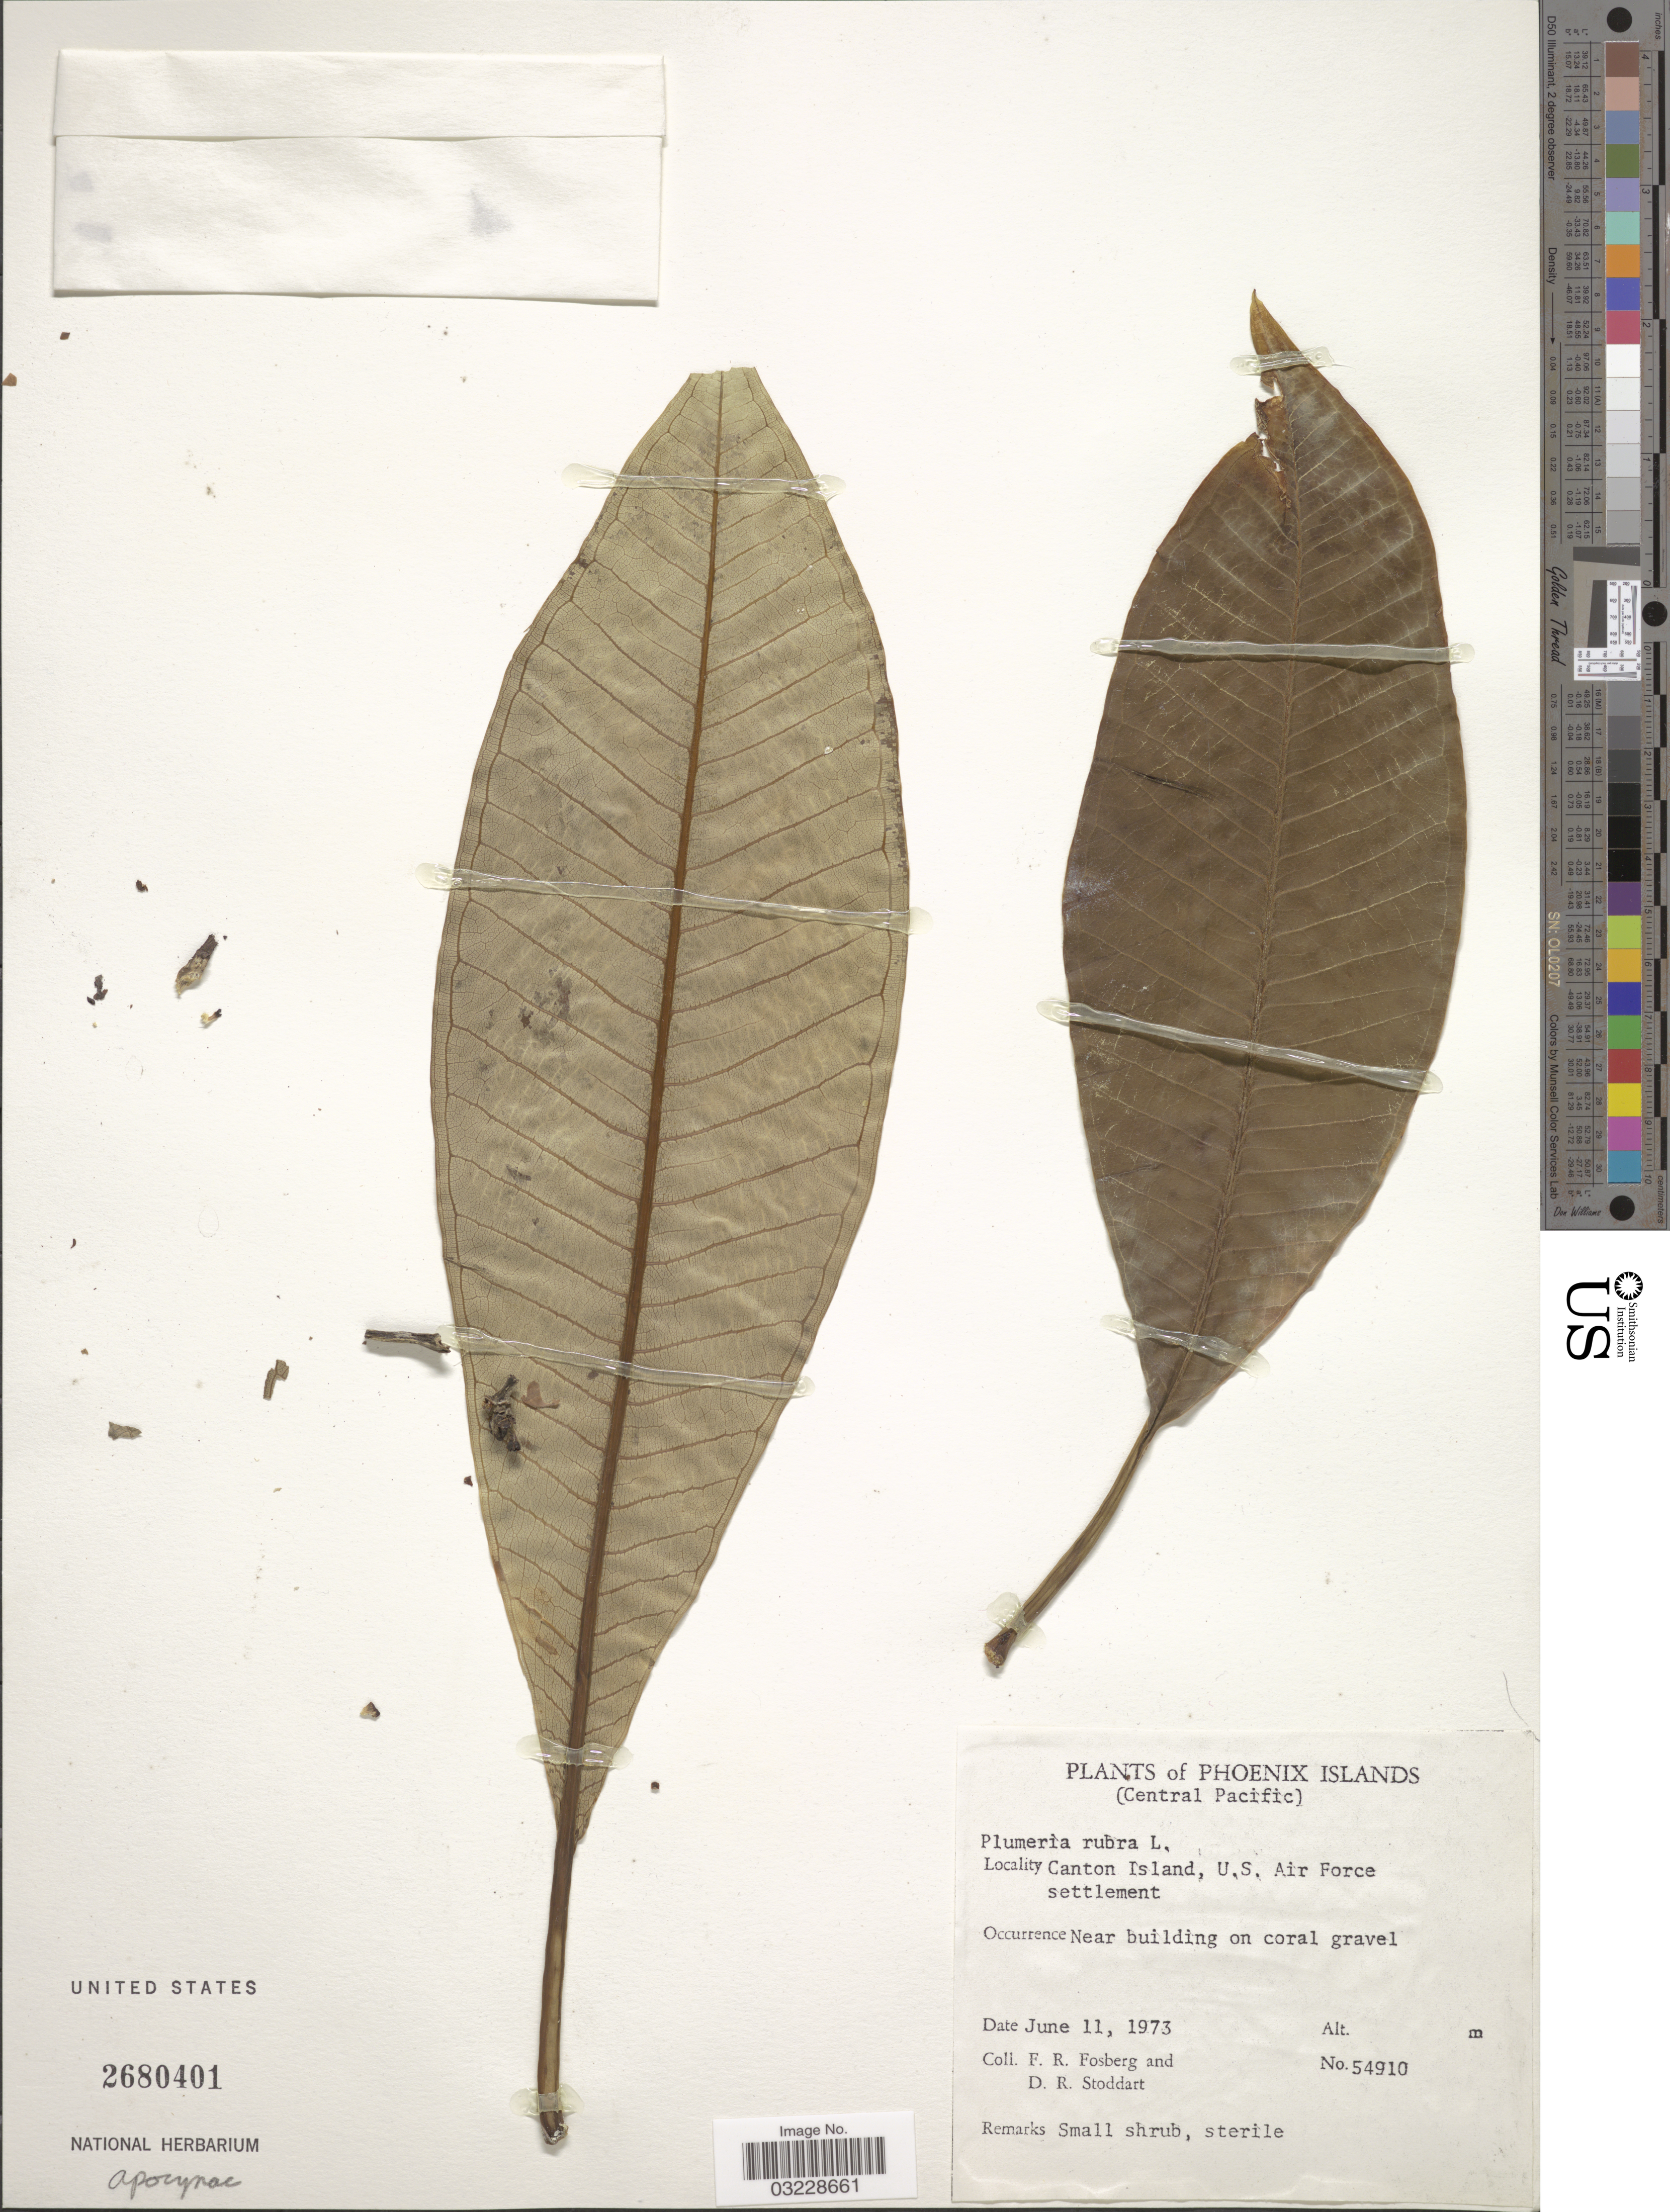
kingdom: Plantae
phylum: Tracheophyta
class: Magnoliopsida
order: Gentianales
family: Apocynaceae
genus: Plumeria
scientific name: Plumeria rubra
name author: L.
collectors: F. R. Fosberg & D. R. Stoddart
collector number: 54910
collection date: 1973-06-11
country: Kiribati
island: Kanton [Canton] Atoll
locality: Phoenix Islands. (Central Pacific). Canton Island, U.S. Air force settlement.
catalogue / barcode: US 2680401